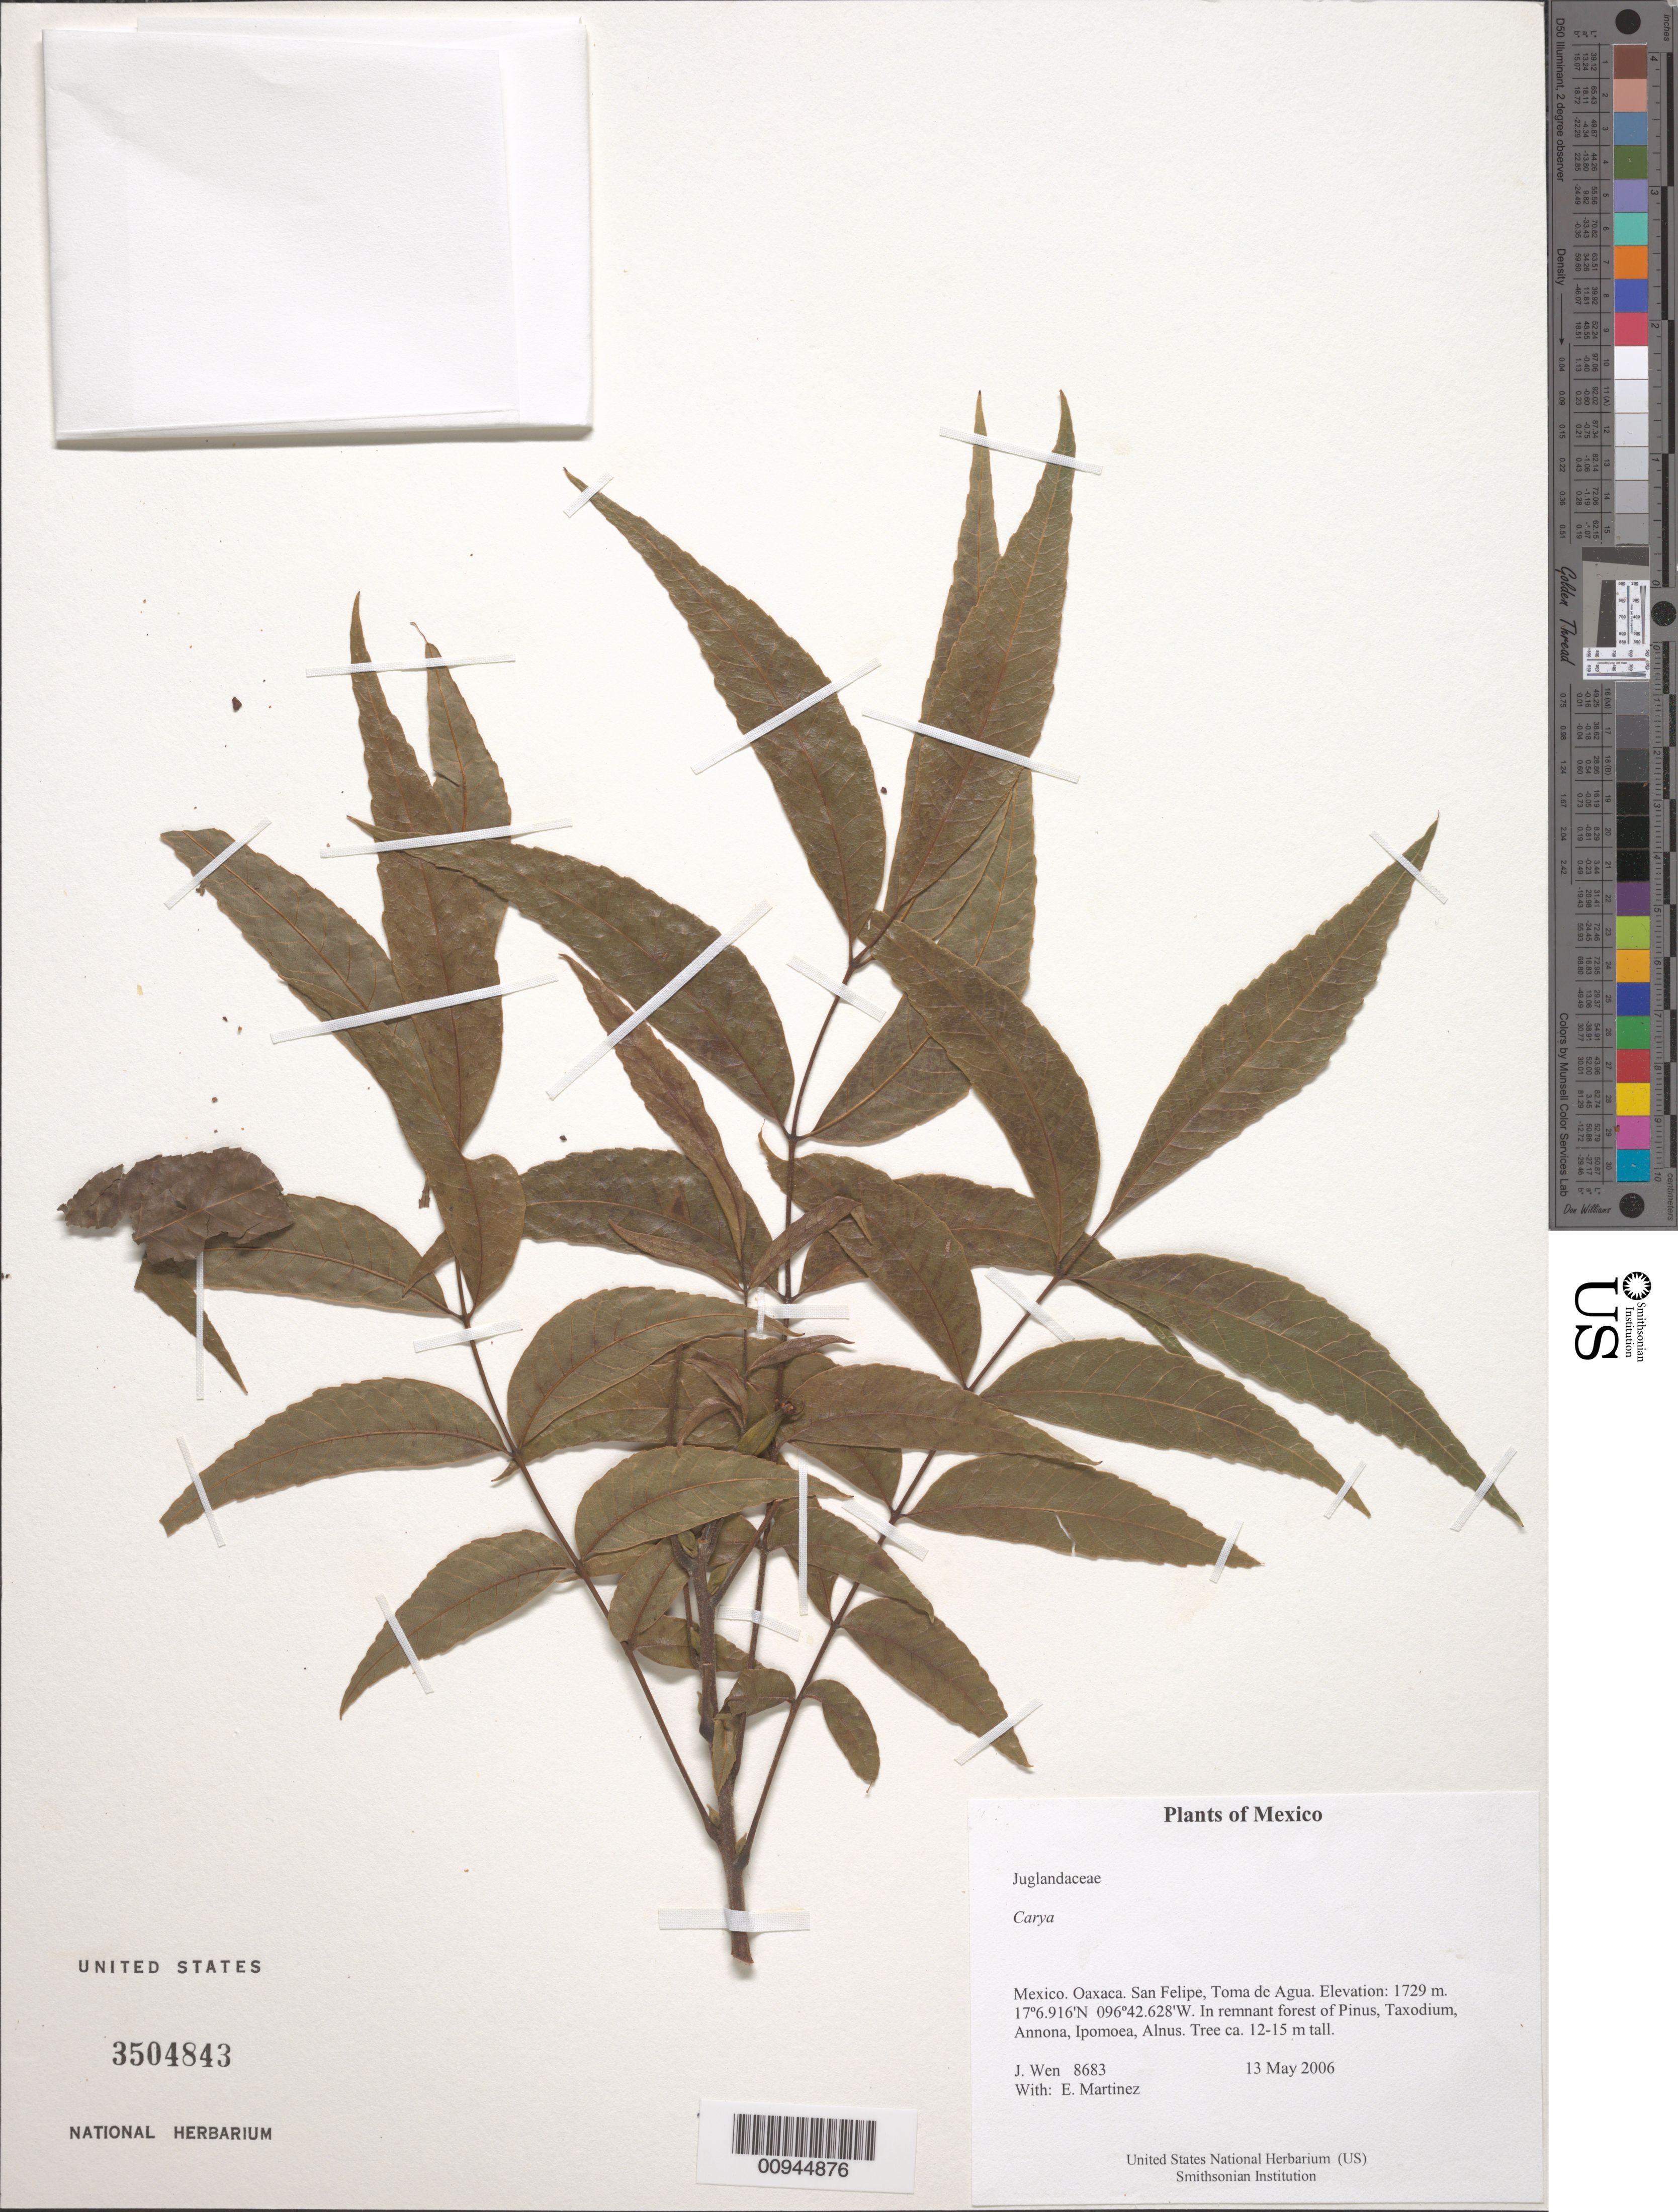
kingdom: Plantae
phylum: Tracheophyta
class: Magnoliopsida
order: Fagales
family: Juglandaceae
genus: Carya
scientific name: Carya sp.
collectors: J. Wen & E. Martínez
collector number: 8683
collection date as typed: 13 May 2006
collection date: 2006-05-13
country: Mexico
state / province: Oaxaca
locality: San Felipe, Toma de Agua.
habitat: In remnant forest of Pinus, Taxodium, Annona, Ipomoea, Alnus.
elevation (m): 1729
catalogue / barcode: US 3504843